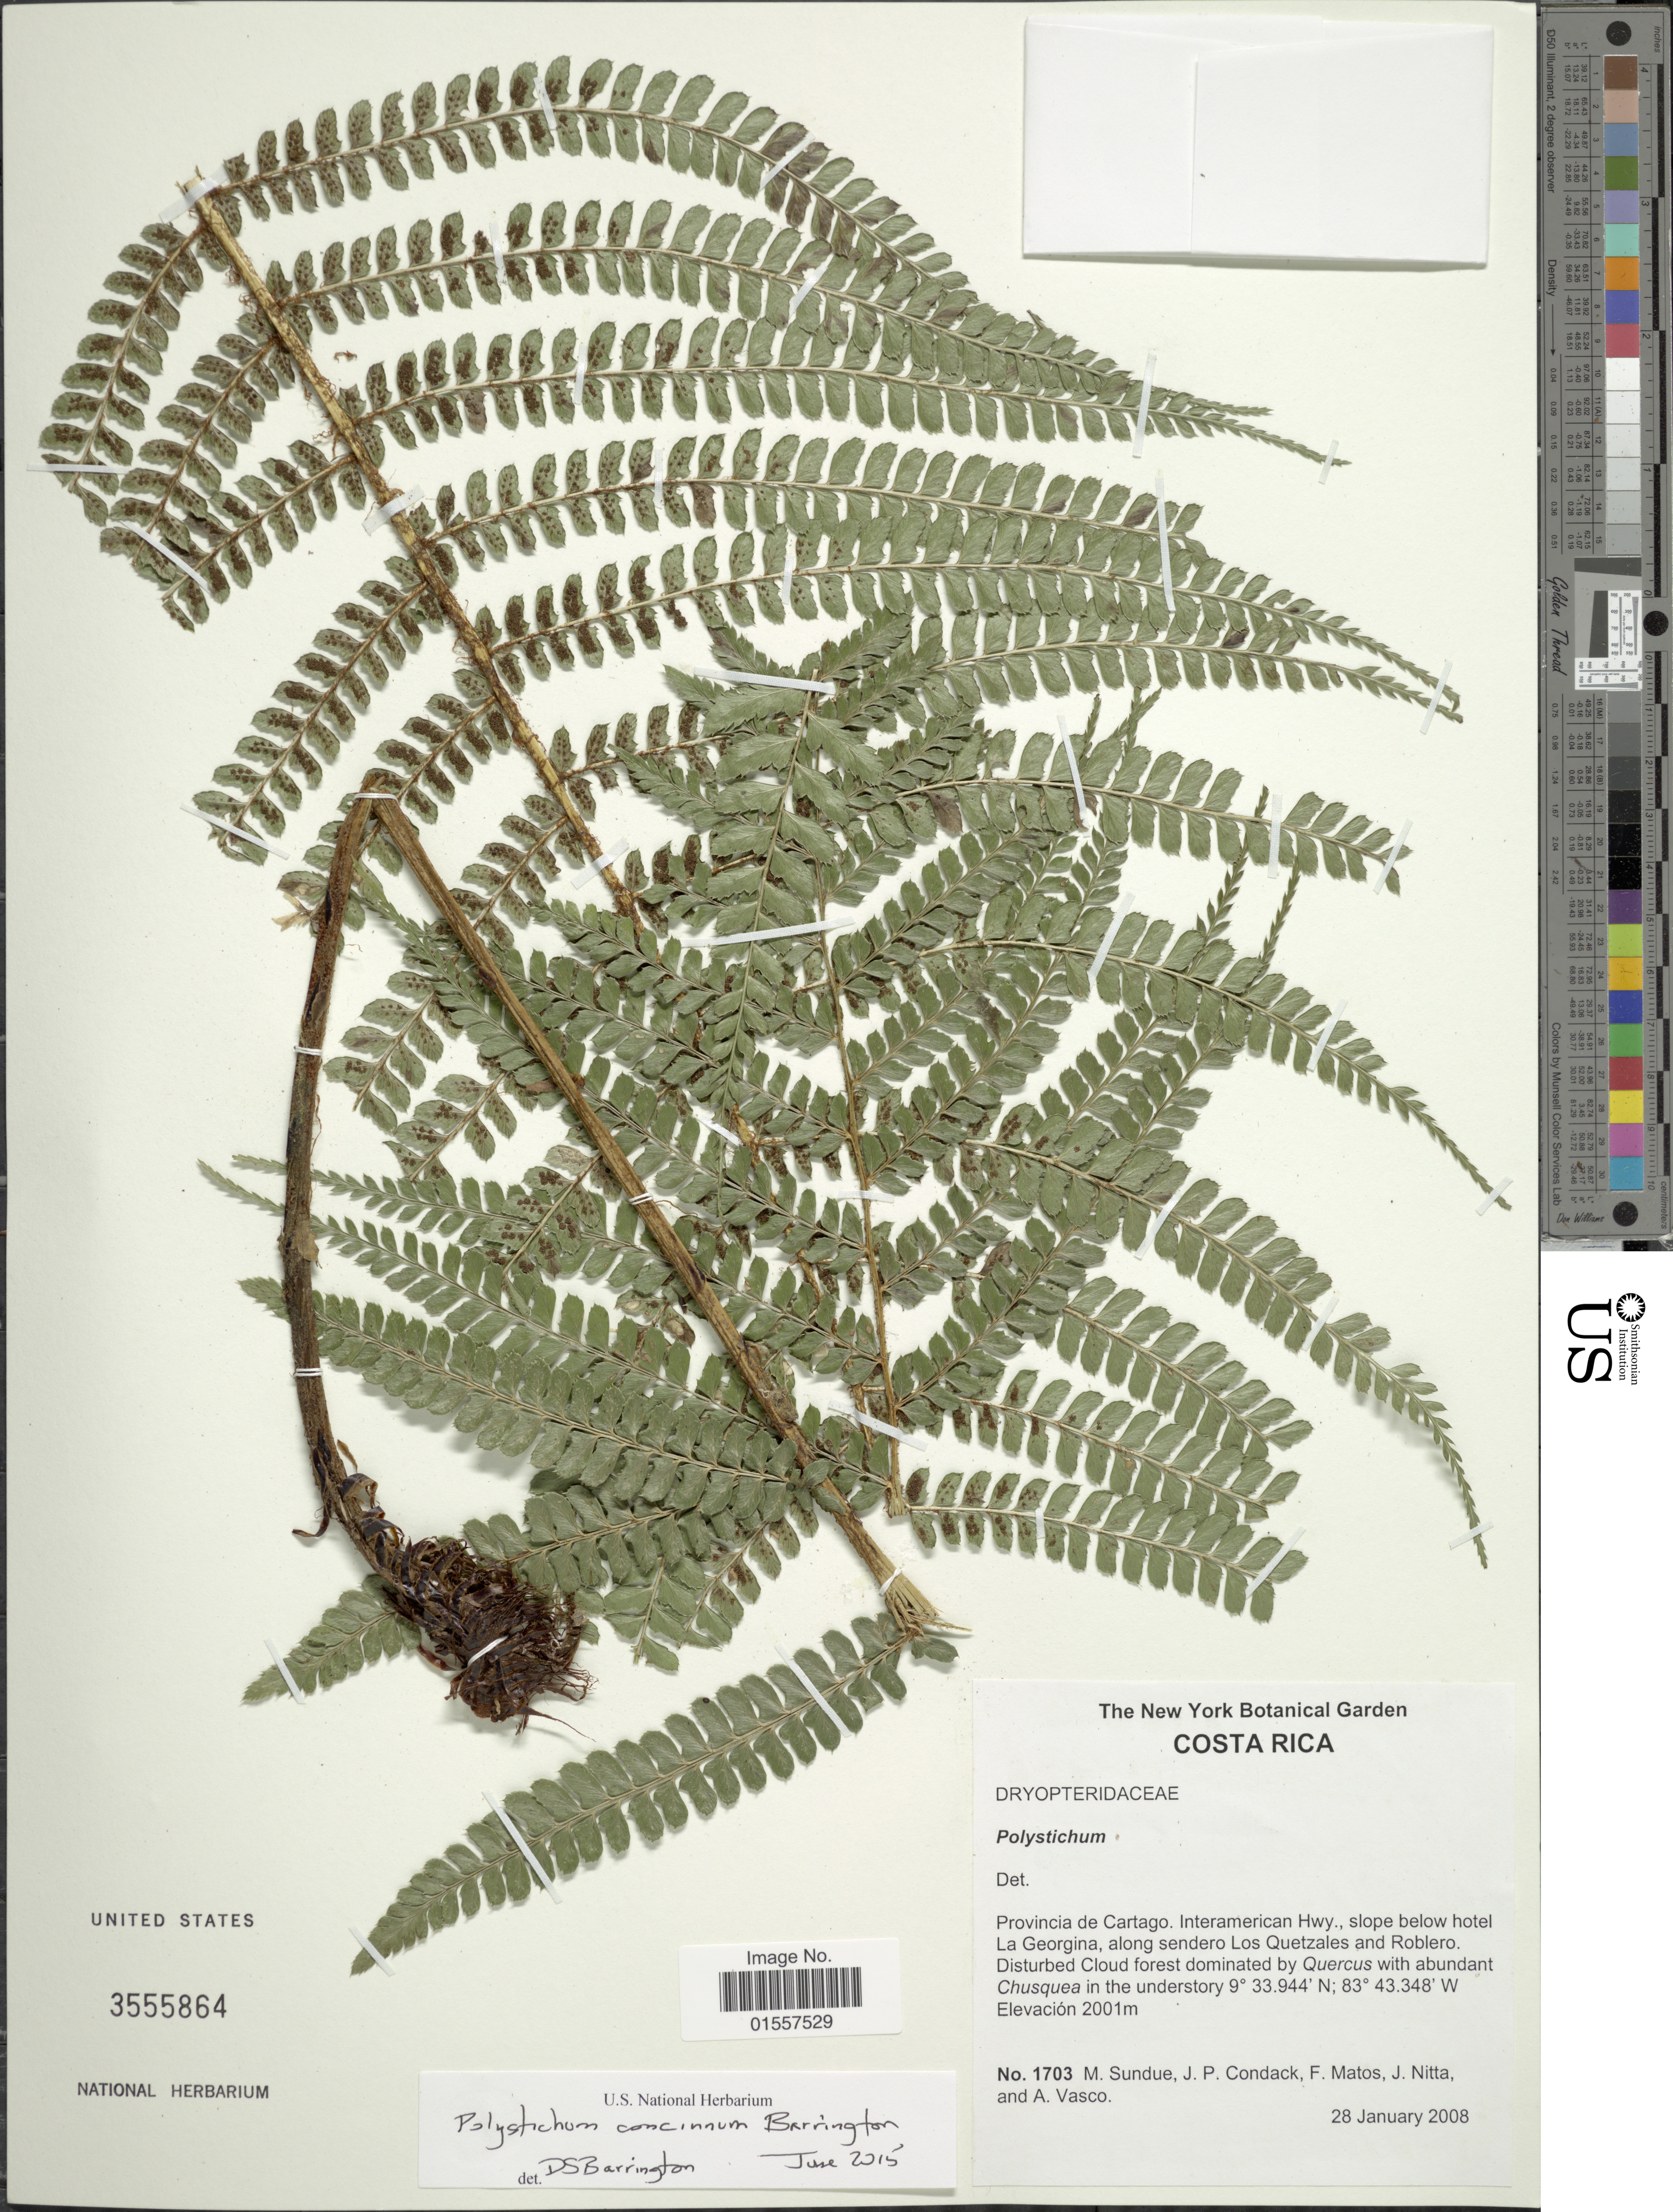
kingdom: Plantae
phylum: Tracheophyta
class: Polypodiopsida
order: Polypodiales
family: Dryopteridaceae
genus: Polystichum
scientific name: Polystichum concinnum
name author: Lellinger ex Barrington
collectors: M. Sundue, J. Condack, F. Matos, J. Nitta & A. Vasco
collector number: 1703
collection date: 2008-01-28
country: Costa Rica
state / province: Cartago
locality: Provincia de Cartago, Interamerican Hwy., slope below hotel La Georgina, along sendero Los Quetzales and Roblero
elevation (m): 2001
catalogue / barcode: US 3555864